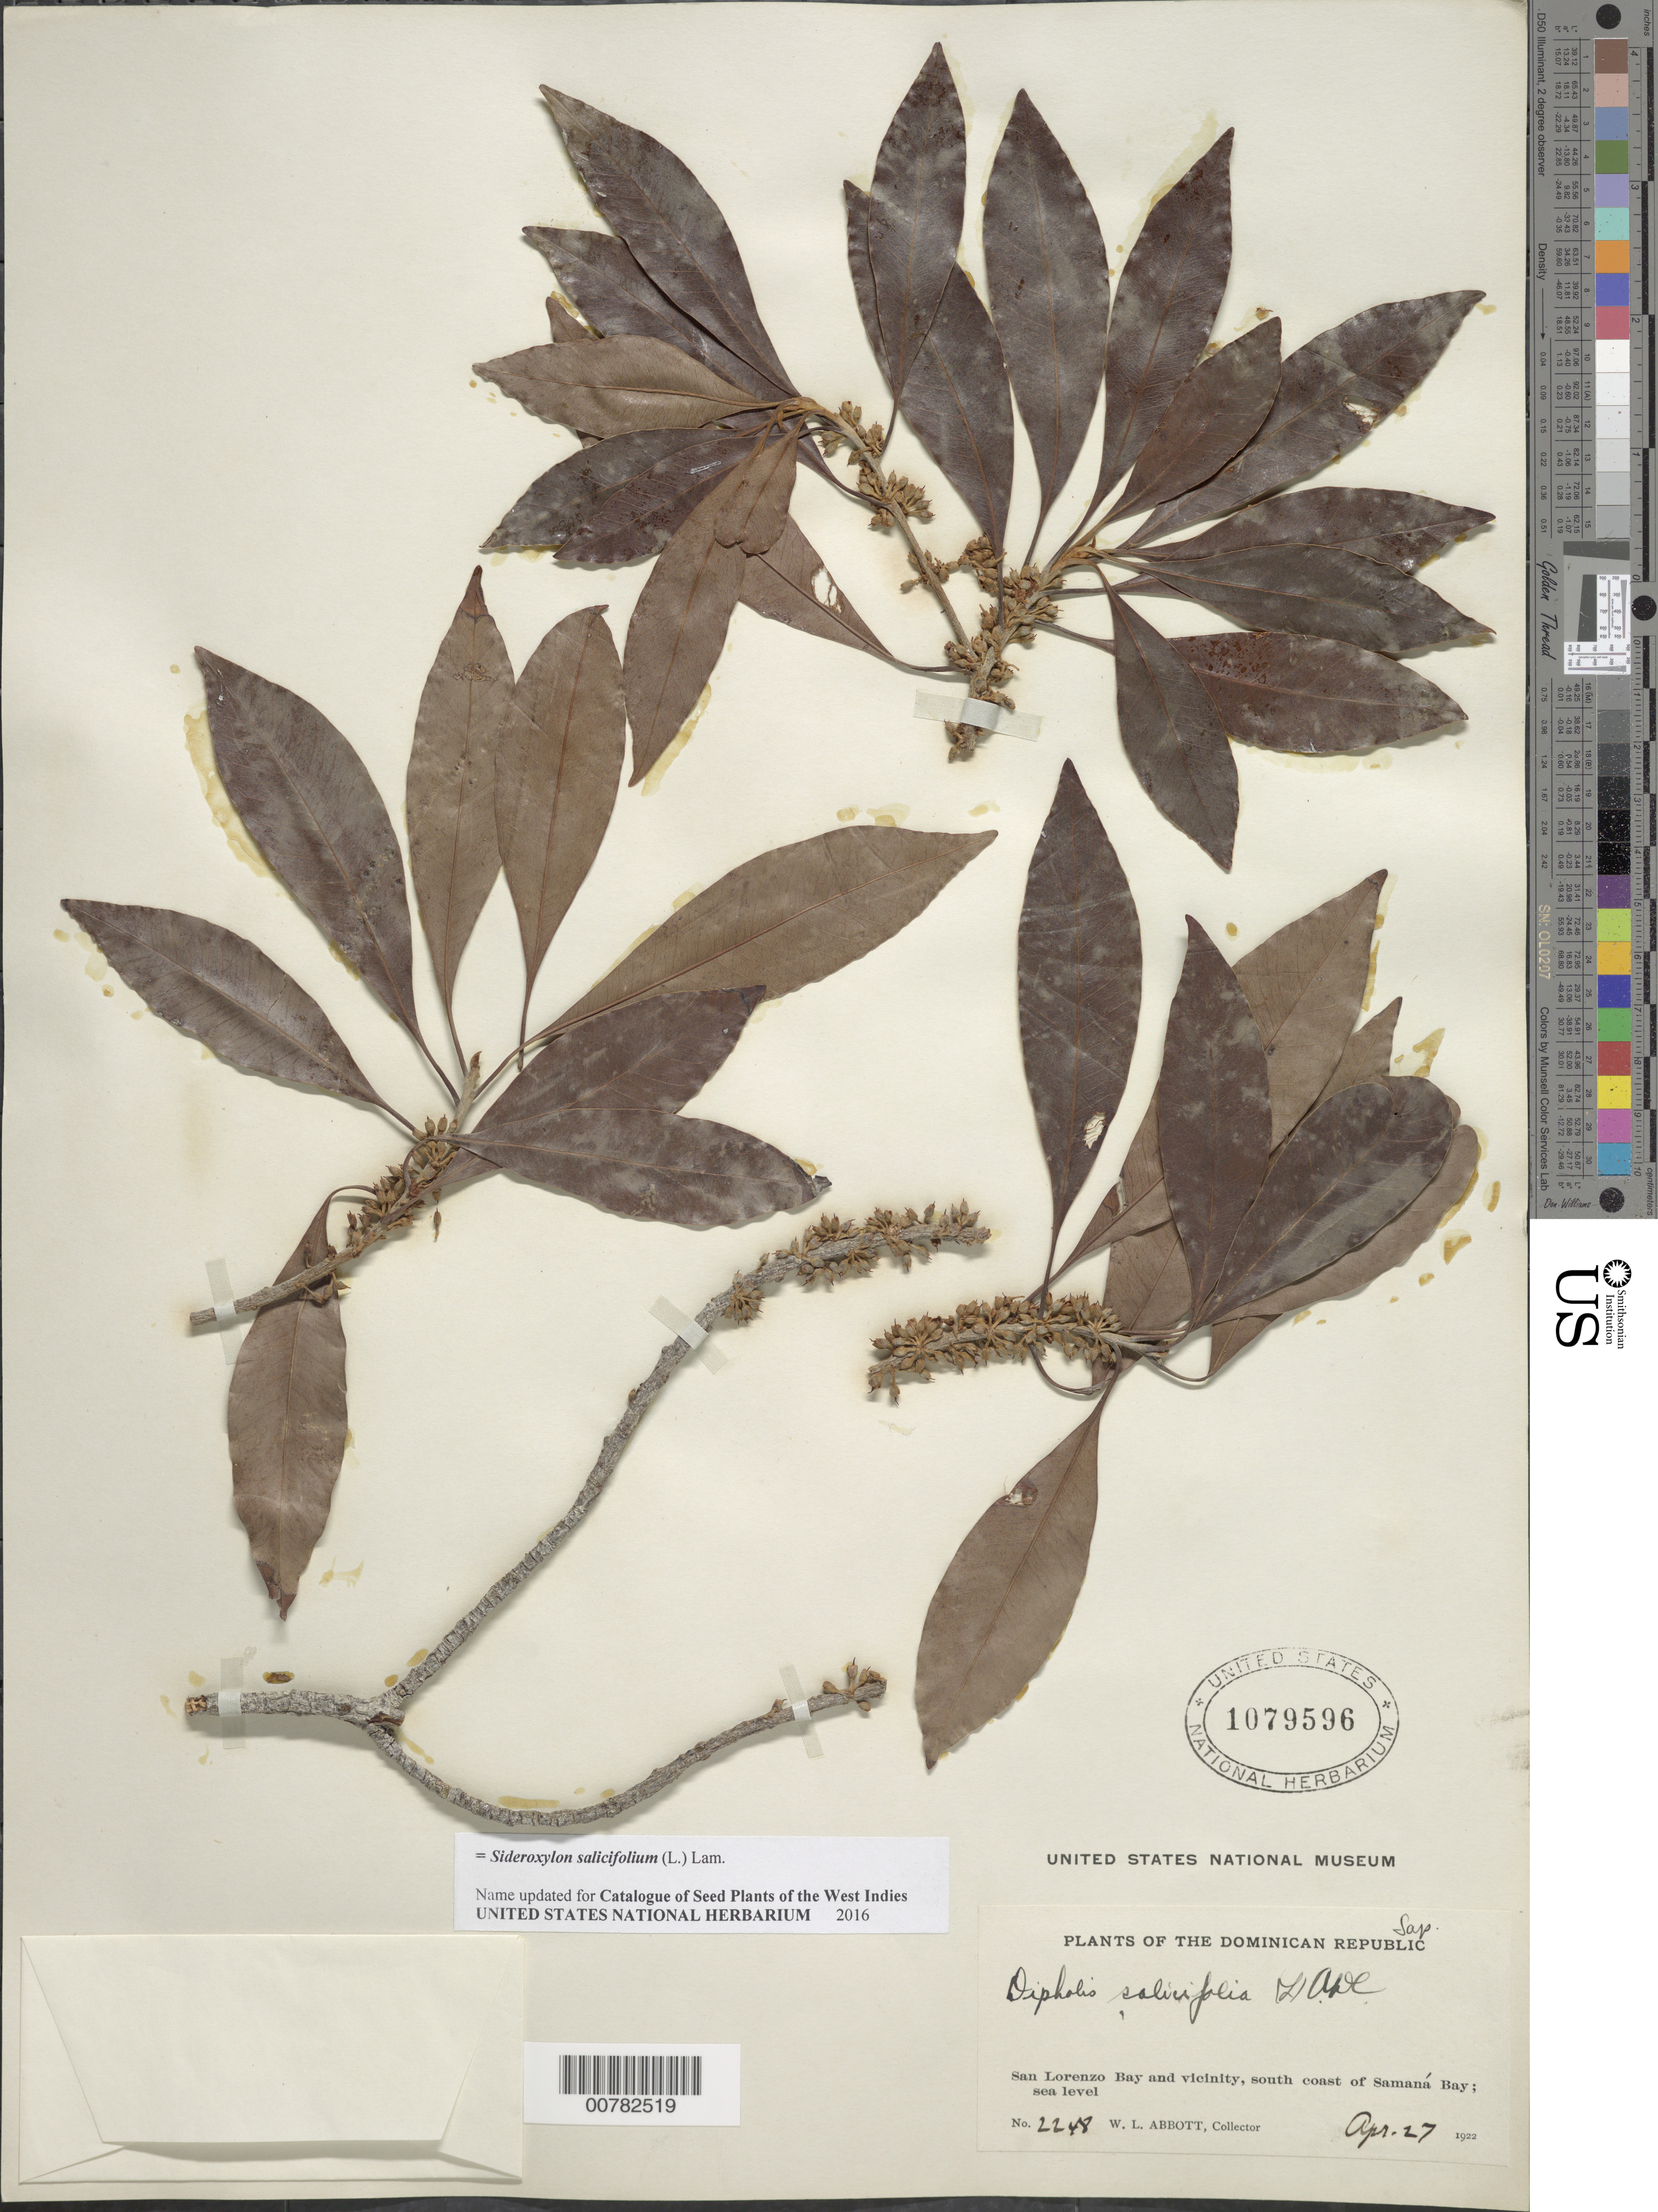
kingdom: Plantae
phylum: Tracheophyta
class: Magnoliopsida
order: Ericales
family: Sapotaceae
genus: Sideroxylon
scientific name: Sideroxylon salicifolium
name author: (L.) Lam.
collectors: W. L. Abbott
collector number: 2248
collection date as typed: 27 Apr 1922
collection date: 1922-04-27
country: Dominican Republic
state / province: Samana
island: Hispaniola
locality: San Lorenzo Bay and vicinity, south coast of Samaná Bay.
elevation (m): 0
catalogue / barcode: US 1079596